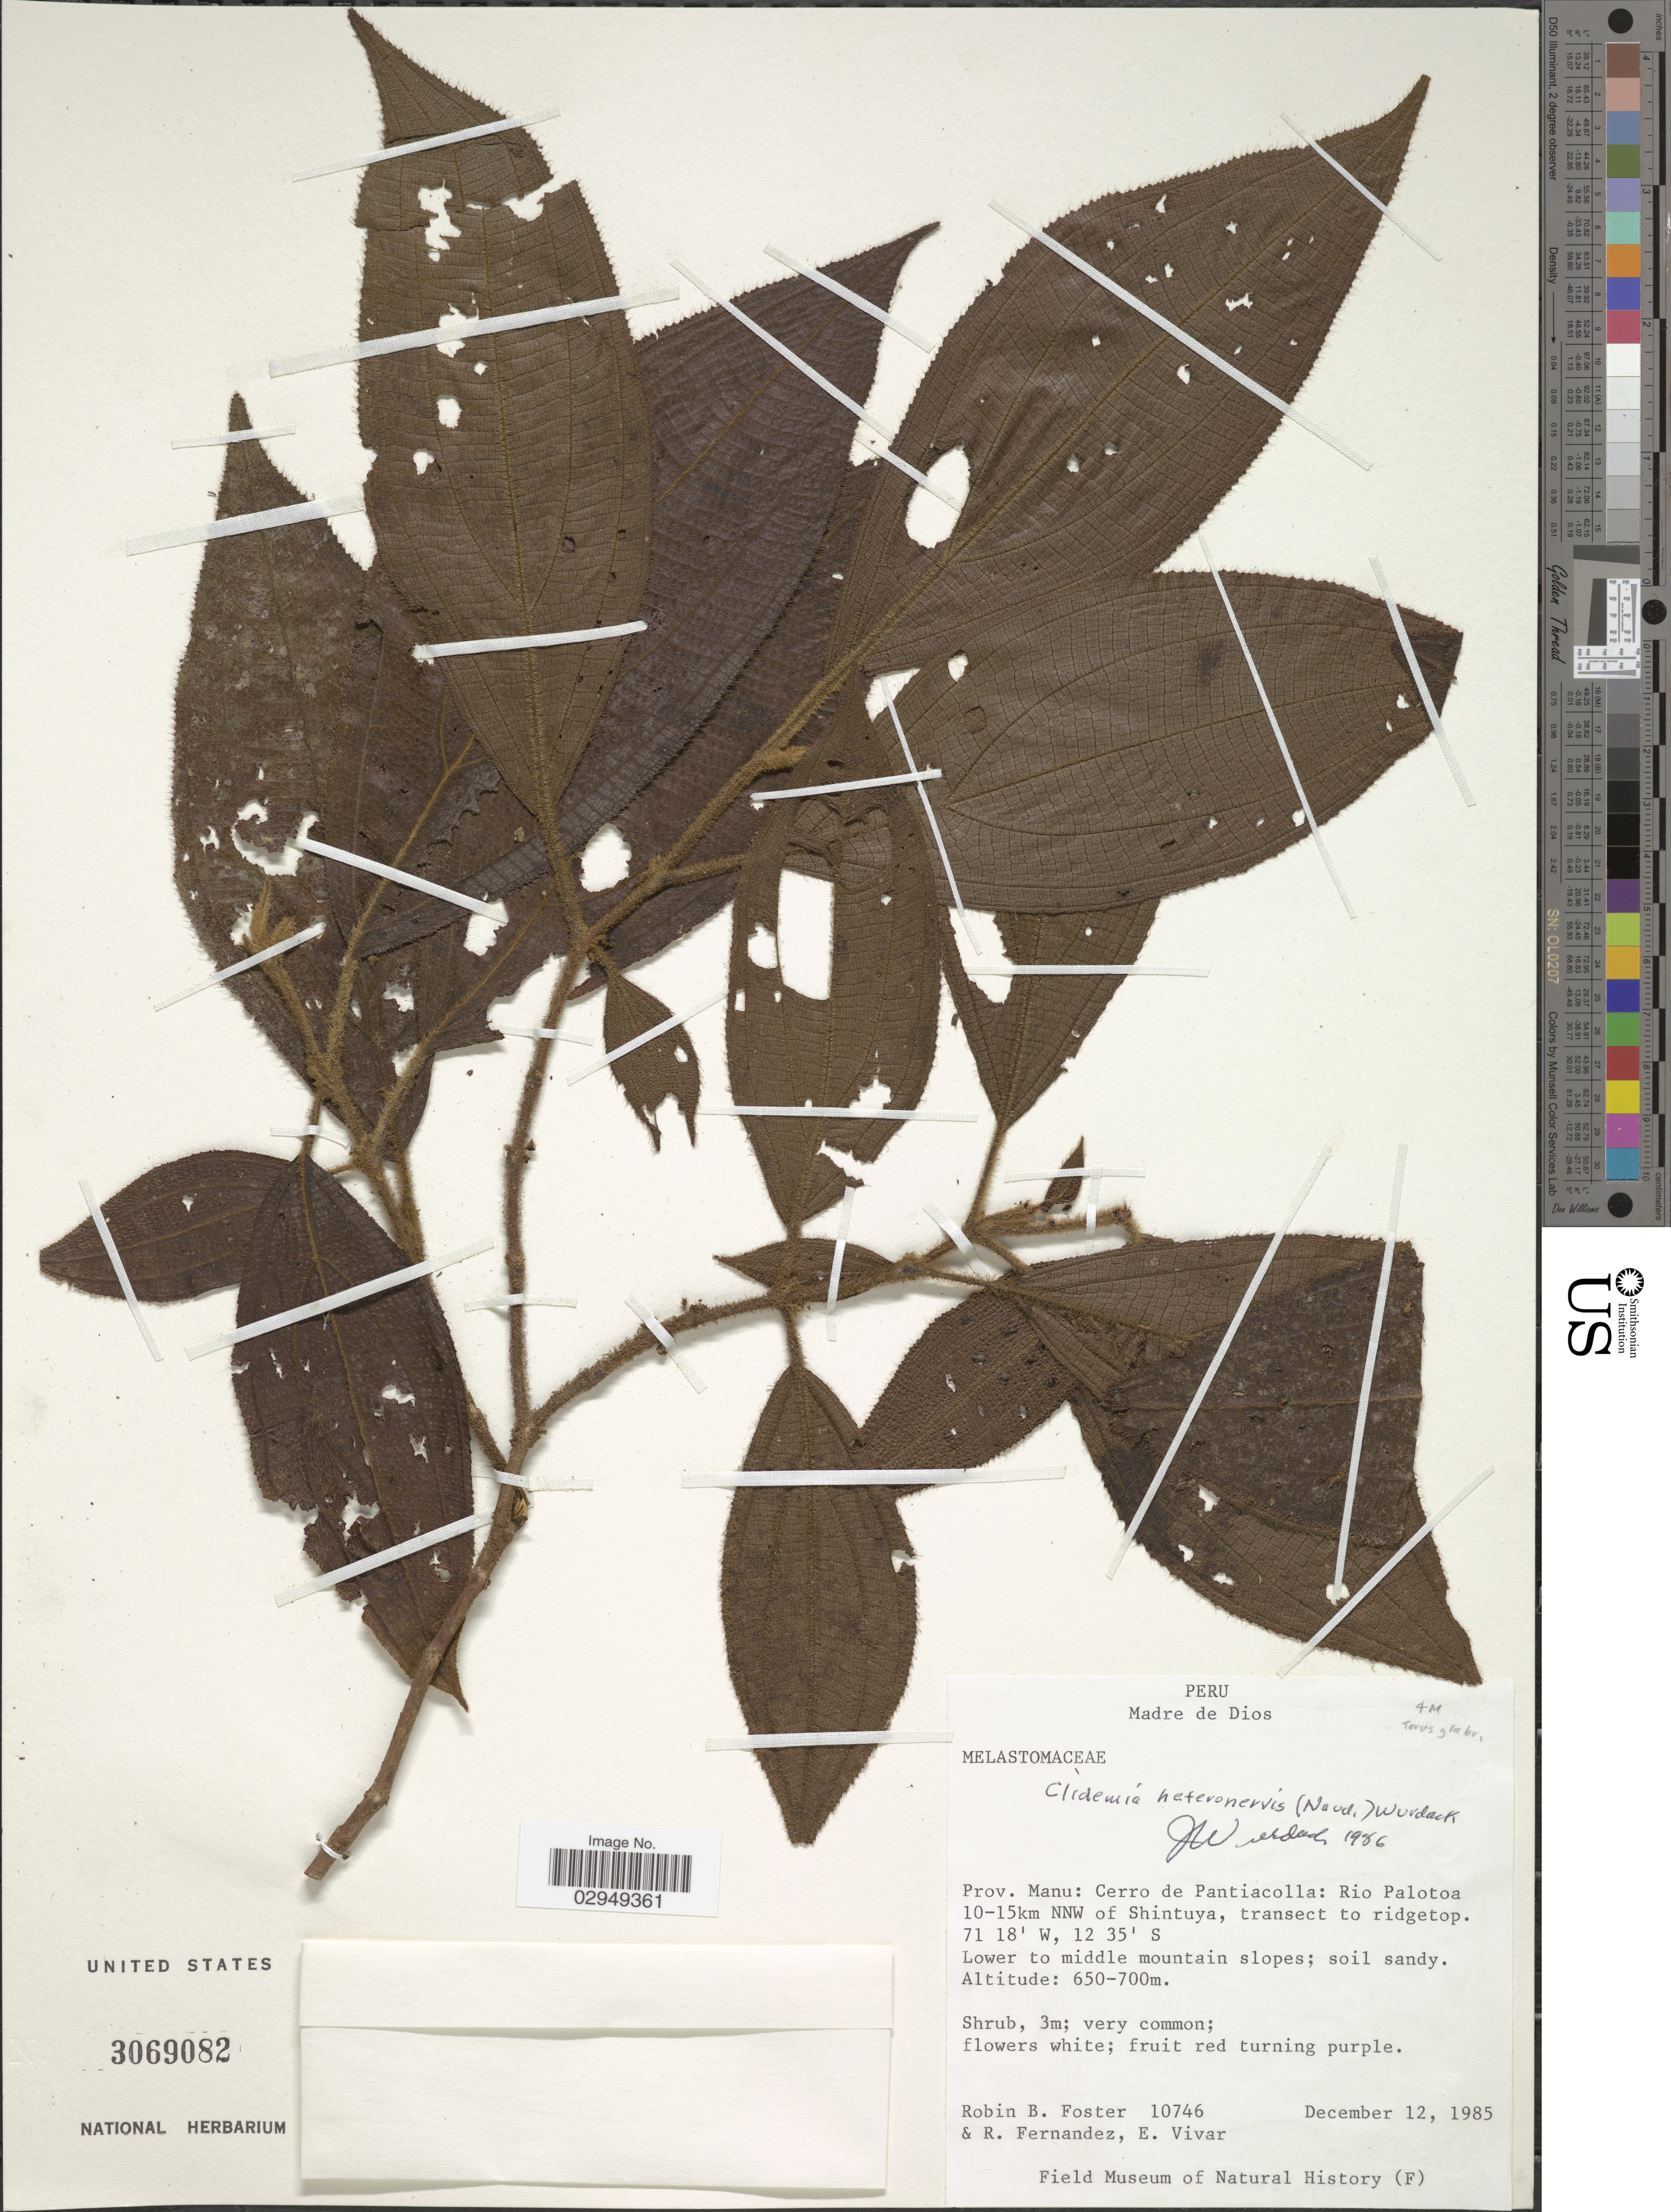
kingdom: Plantae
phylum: Tracheophyta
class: Magnoliopsida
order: Myrtales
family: Melastomataceae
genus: Clidemia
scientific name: Clidemia heteronervis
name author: (Naudin) Wurdack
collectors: R. B. Foster, R. Fernandez & E. Vivar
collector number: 10746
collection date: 1985-12-12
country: Peru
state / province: Madre de Dios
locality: Prov. Manu: Cerro de Pantiacolla: Rio Palotoa 10-15km NNW of Shintuya, transect to ridgetop.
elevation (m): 650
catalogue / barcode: US 3069082